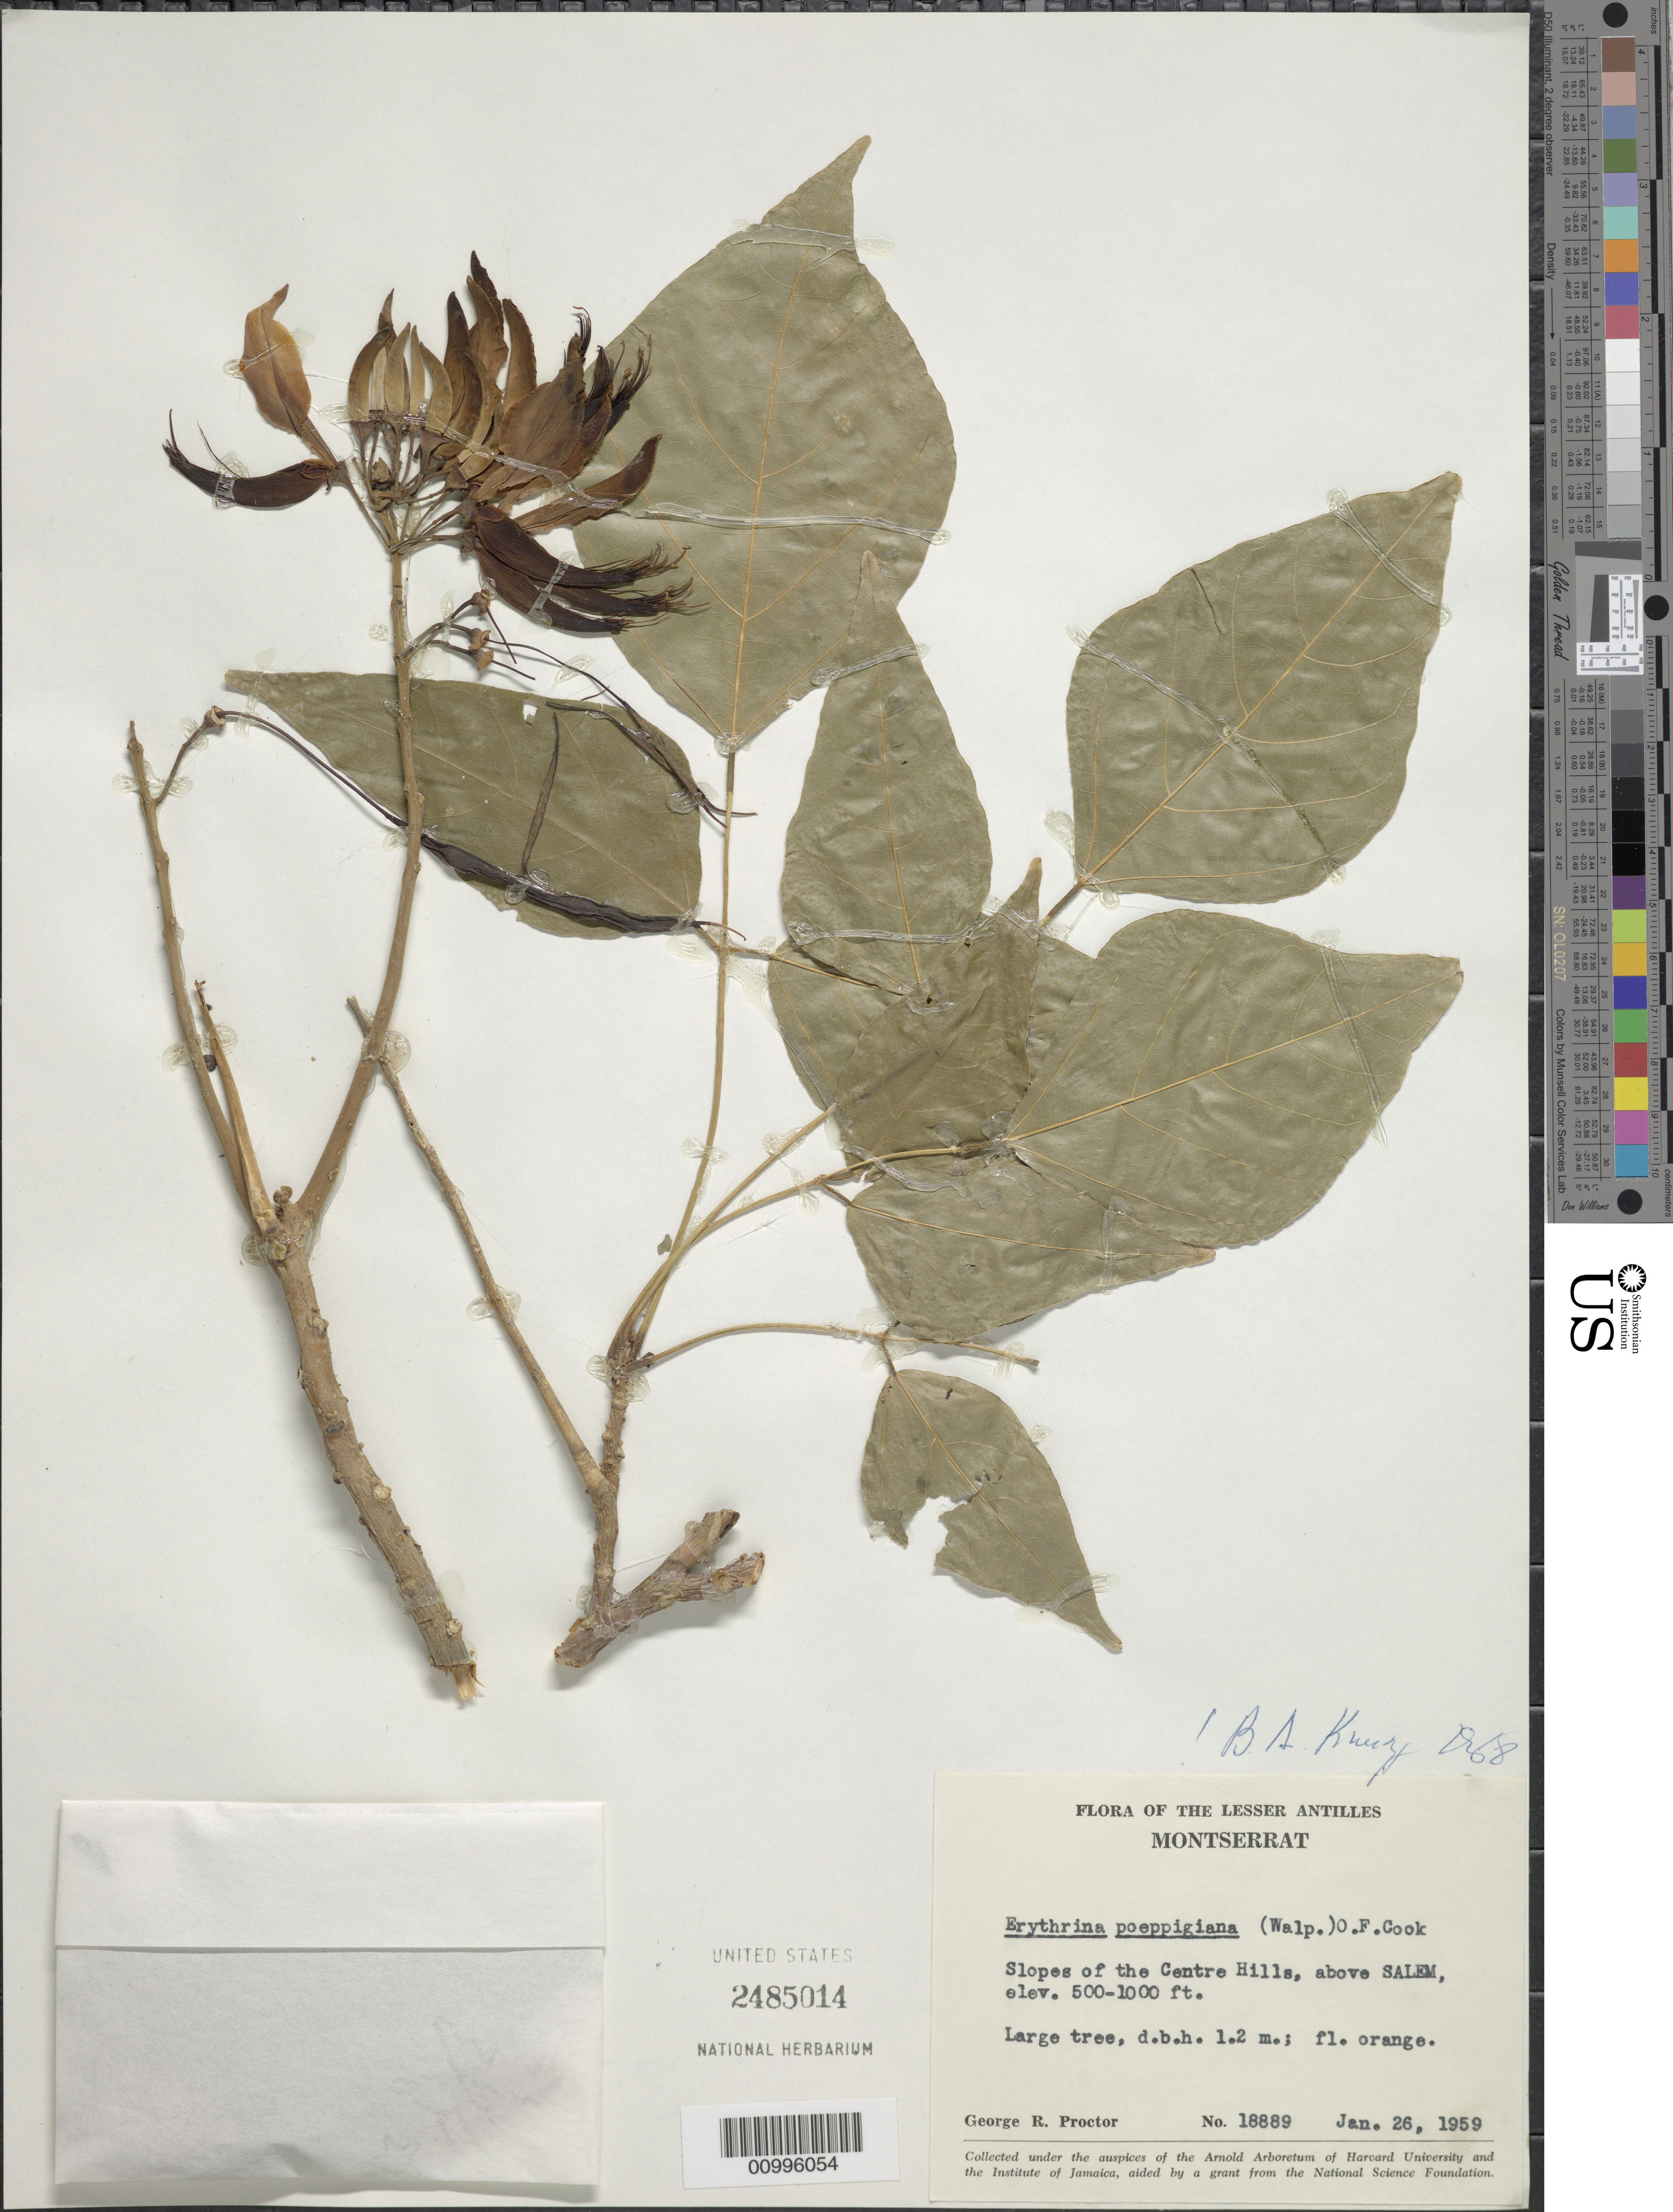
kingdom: Plantae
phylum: Tracheophyta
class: Magnoliopsida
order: Fabales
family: Fabaceae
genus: Erythrina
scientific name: Erythrina poeppigiana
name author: (Walp.) O.F. Cook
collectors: G. R. Proctor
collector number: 18889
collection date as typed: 26 Jan 1959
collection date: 1959-01-26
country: Montserrat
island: Montserrat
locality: Slopes of the Centre Hills, above SALEM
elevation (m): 152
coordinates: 0 N, 0 E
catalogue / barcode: US 2485014